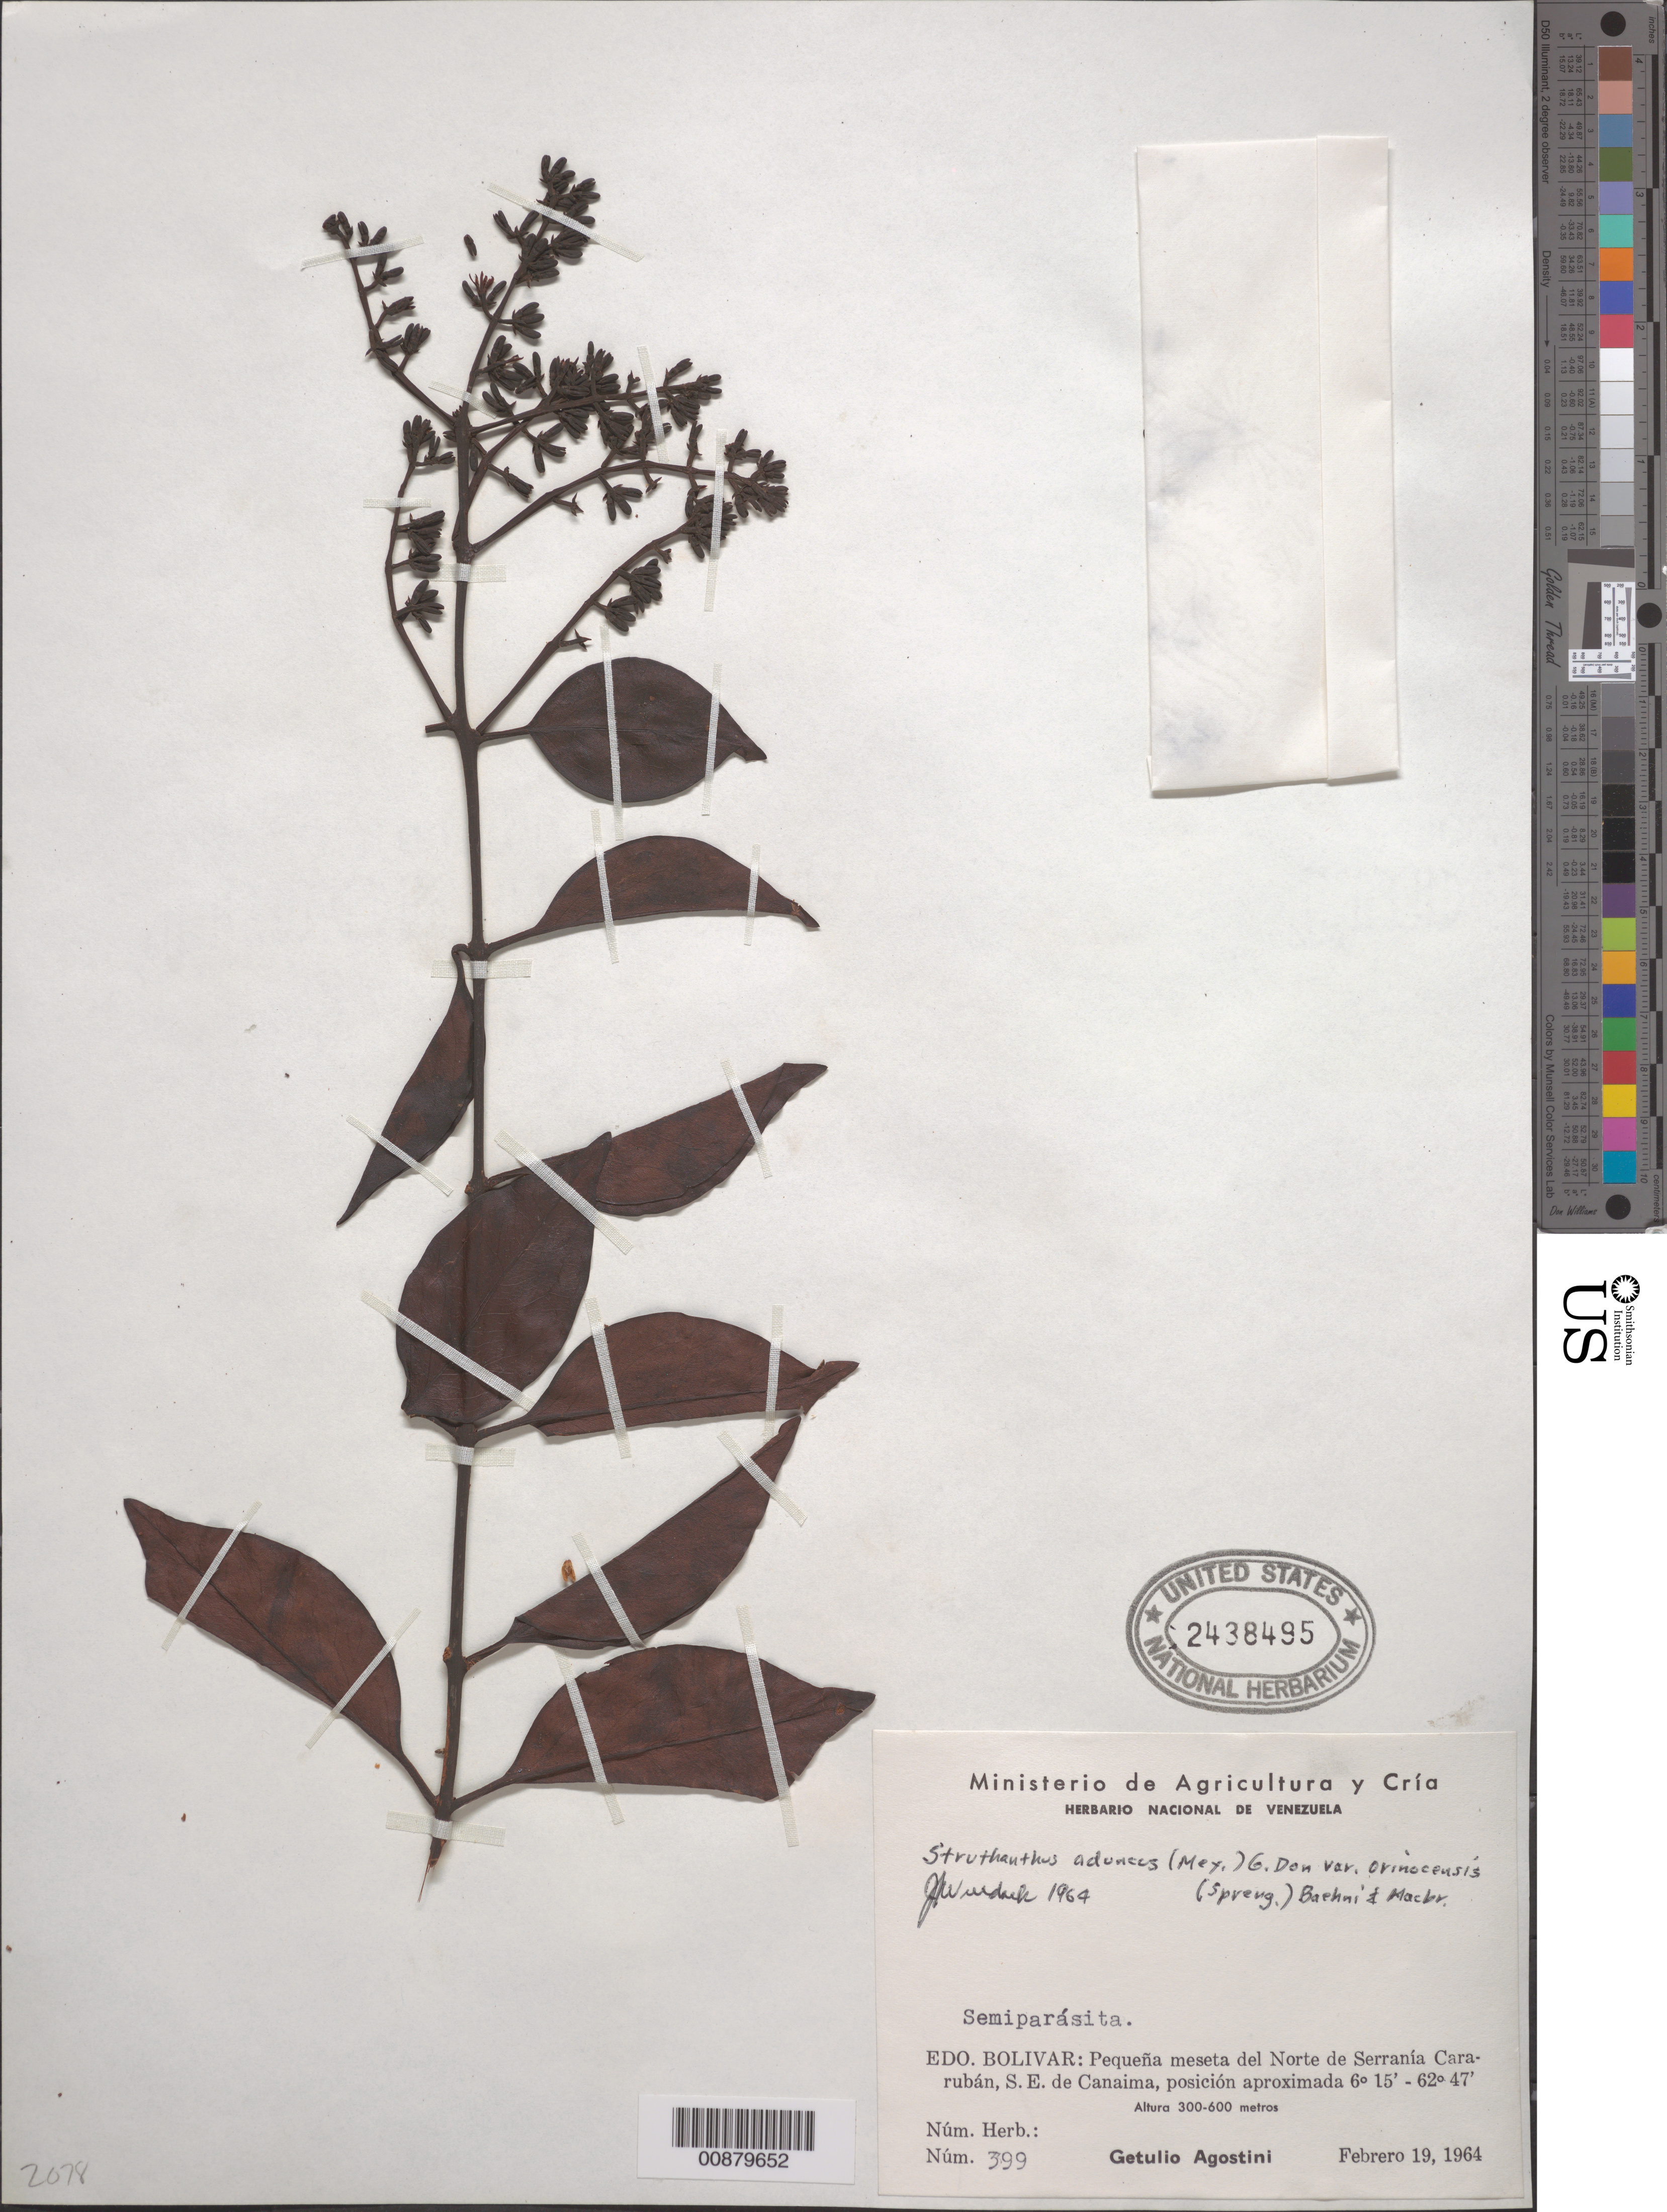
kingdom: Plantae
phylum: Tracheophyta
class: Magnoliopsida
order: Santalales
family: Loranthaceae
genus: Passovia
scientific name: Passovia pedunculata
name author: (Jacq.) Kuijt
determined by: Caraballo-Ortiz, Marcos A., (MISS), University of Mississippi (UNITED STATES)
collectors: G. Agostini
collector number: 399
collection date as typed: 19-Feb-64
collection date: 1964-02-19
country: Venezuela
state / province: Bolívar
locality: Serrania Cararuban, N of, and SE of Canaima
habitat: Pequena meseta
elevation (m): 300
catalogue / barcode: US 2438495